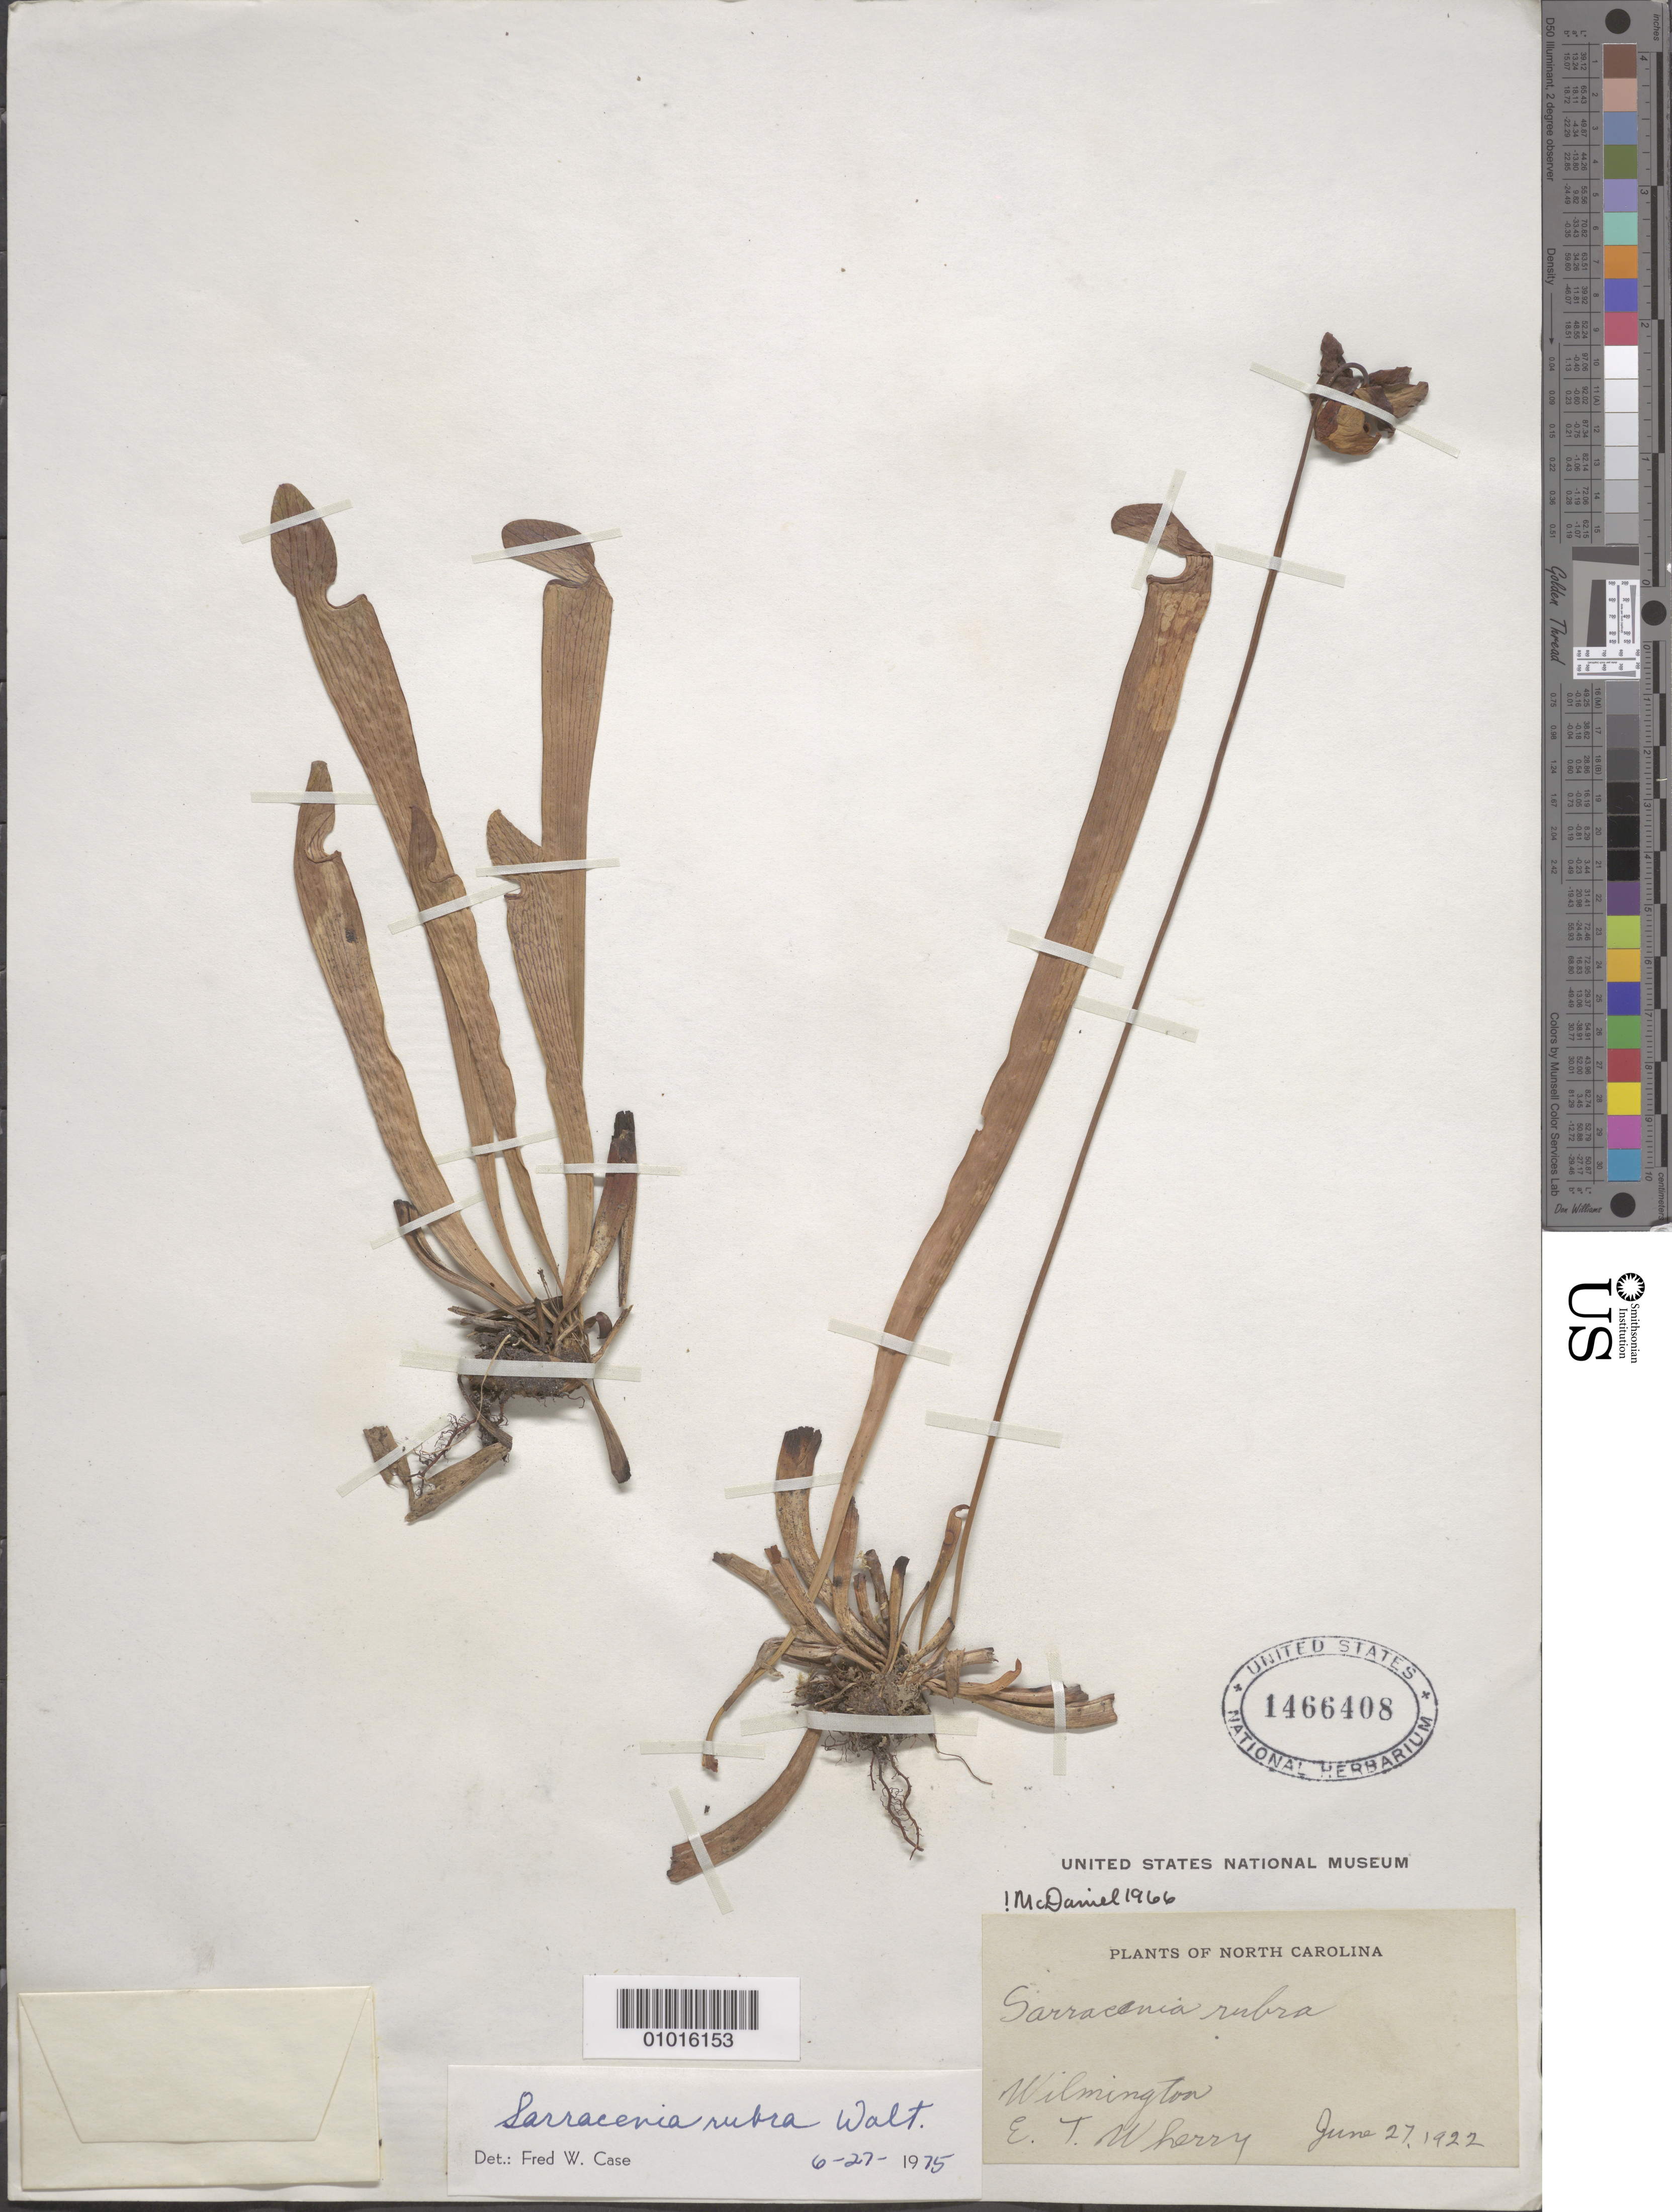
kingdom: Plantae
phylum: Tracheophyta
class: Magnoliopsida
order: Ericales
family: Sarraceniaceae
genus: Sarracenia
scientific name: Sarracenia rubra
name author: Walter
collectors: E. T. Wherry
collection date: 1922-06-27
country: United States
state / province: North Carolina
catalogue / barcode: US 1466408